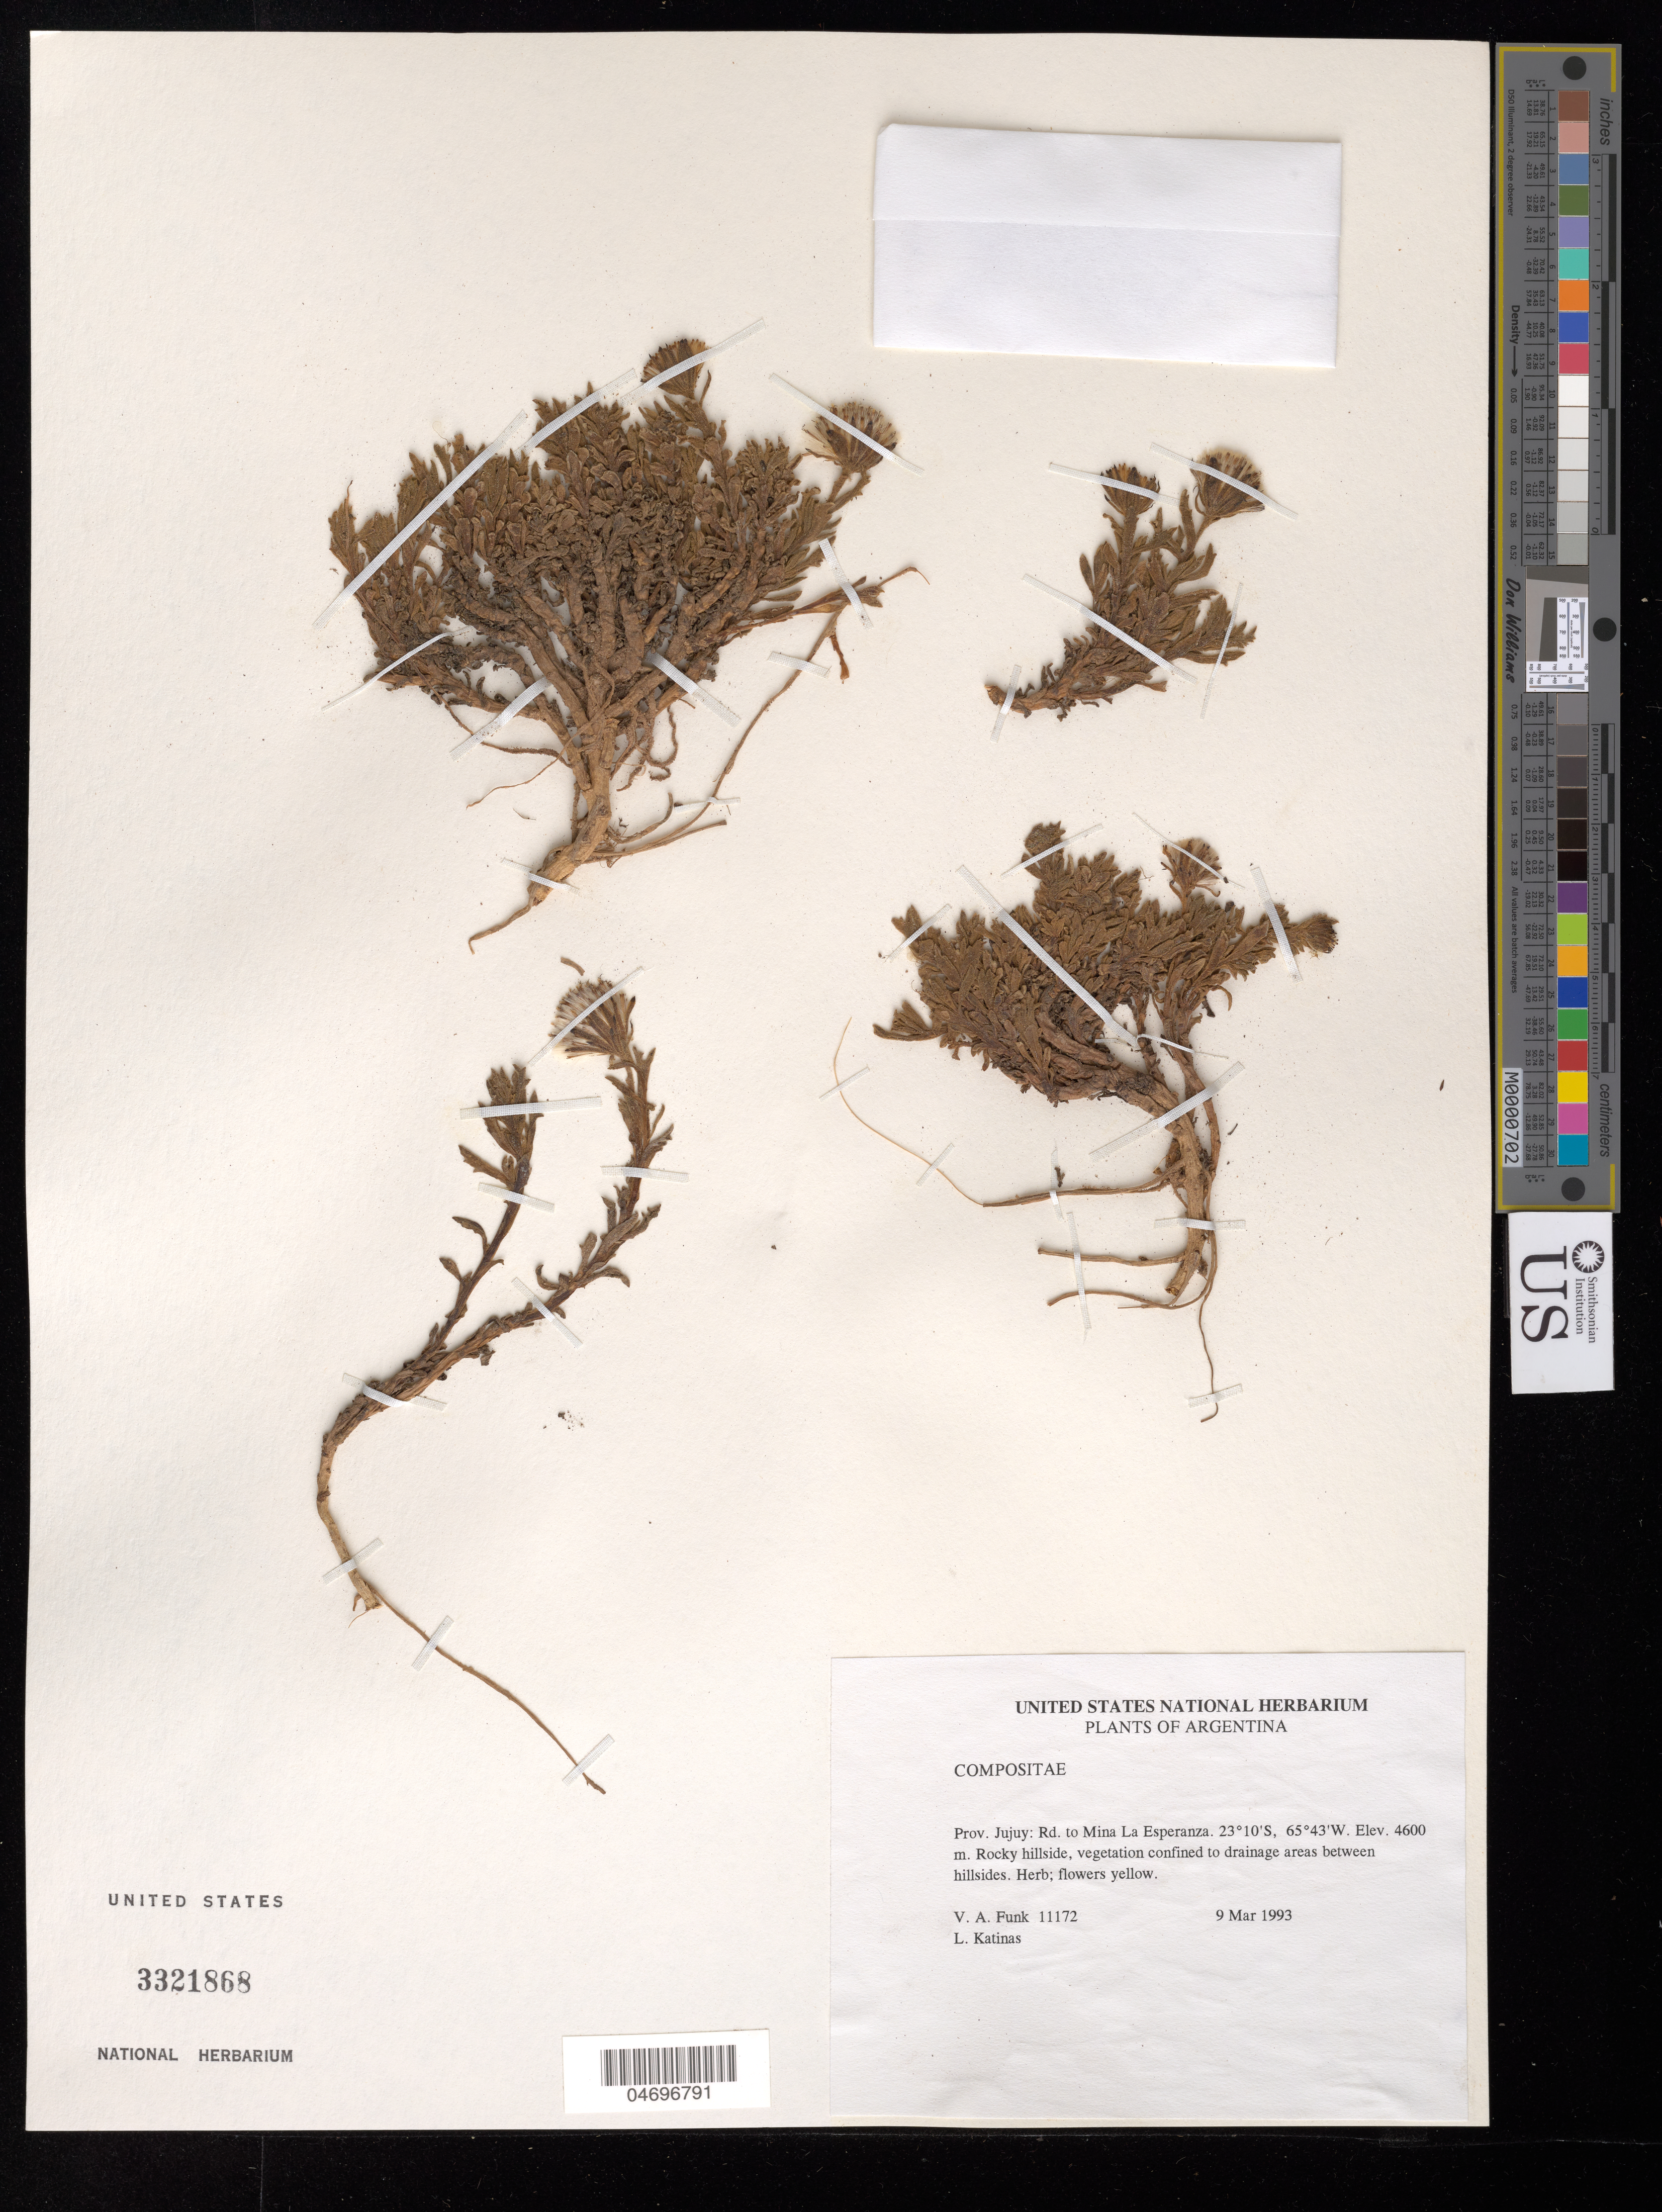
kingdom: Plantae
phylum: Tracheophyta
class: Magnoliopsida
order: Asterales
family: Asteraceae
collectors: V. Funk & L. Katinas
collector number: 11172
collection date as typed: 9 Mar 1993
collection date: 1993-03-09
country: Argentina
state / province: Jujuy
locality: Rd to Mina La Esperanza.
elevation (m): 4600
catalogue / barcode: US 3321868